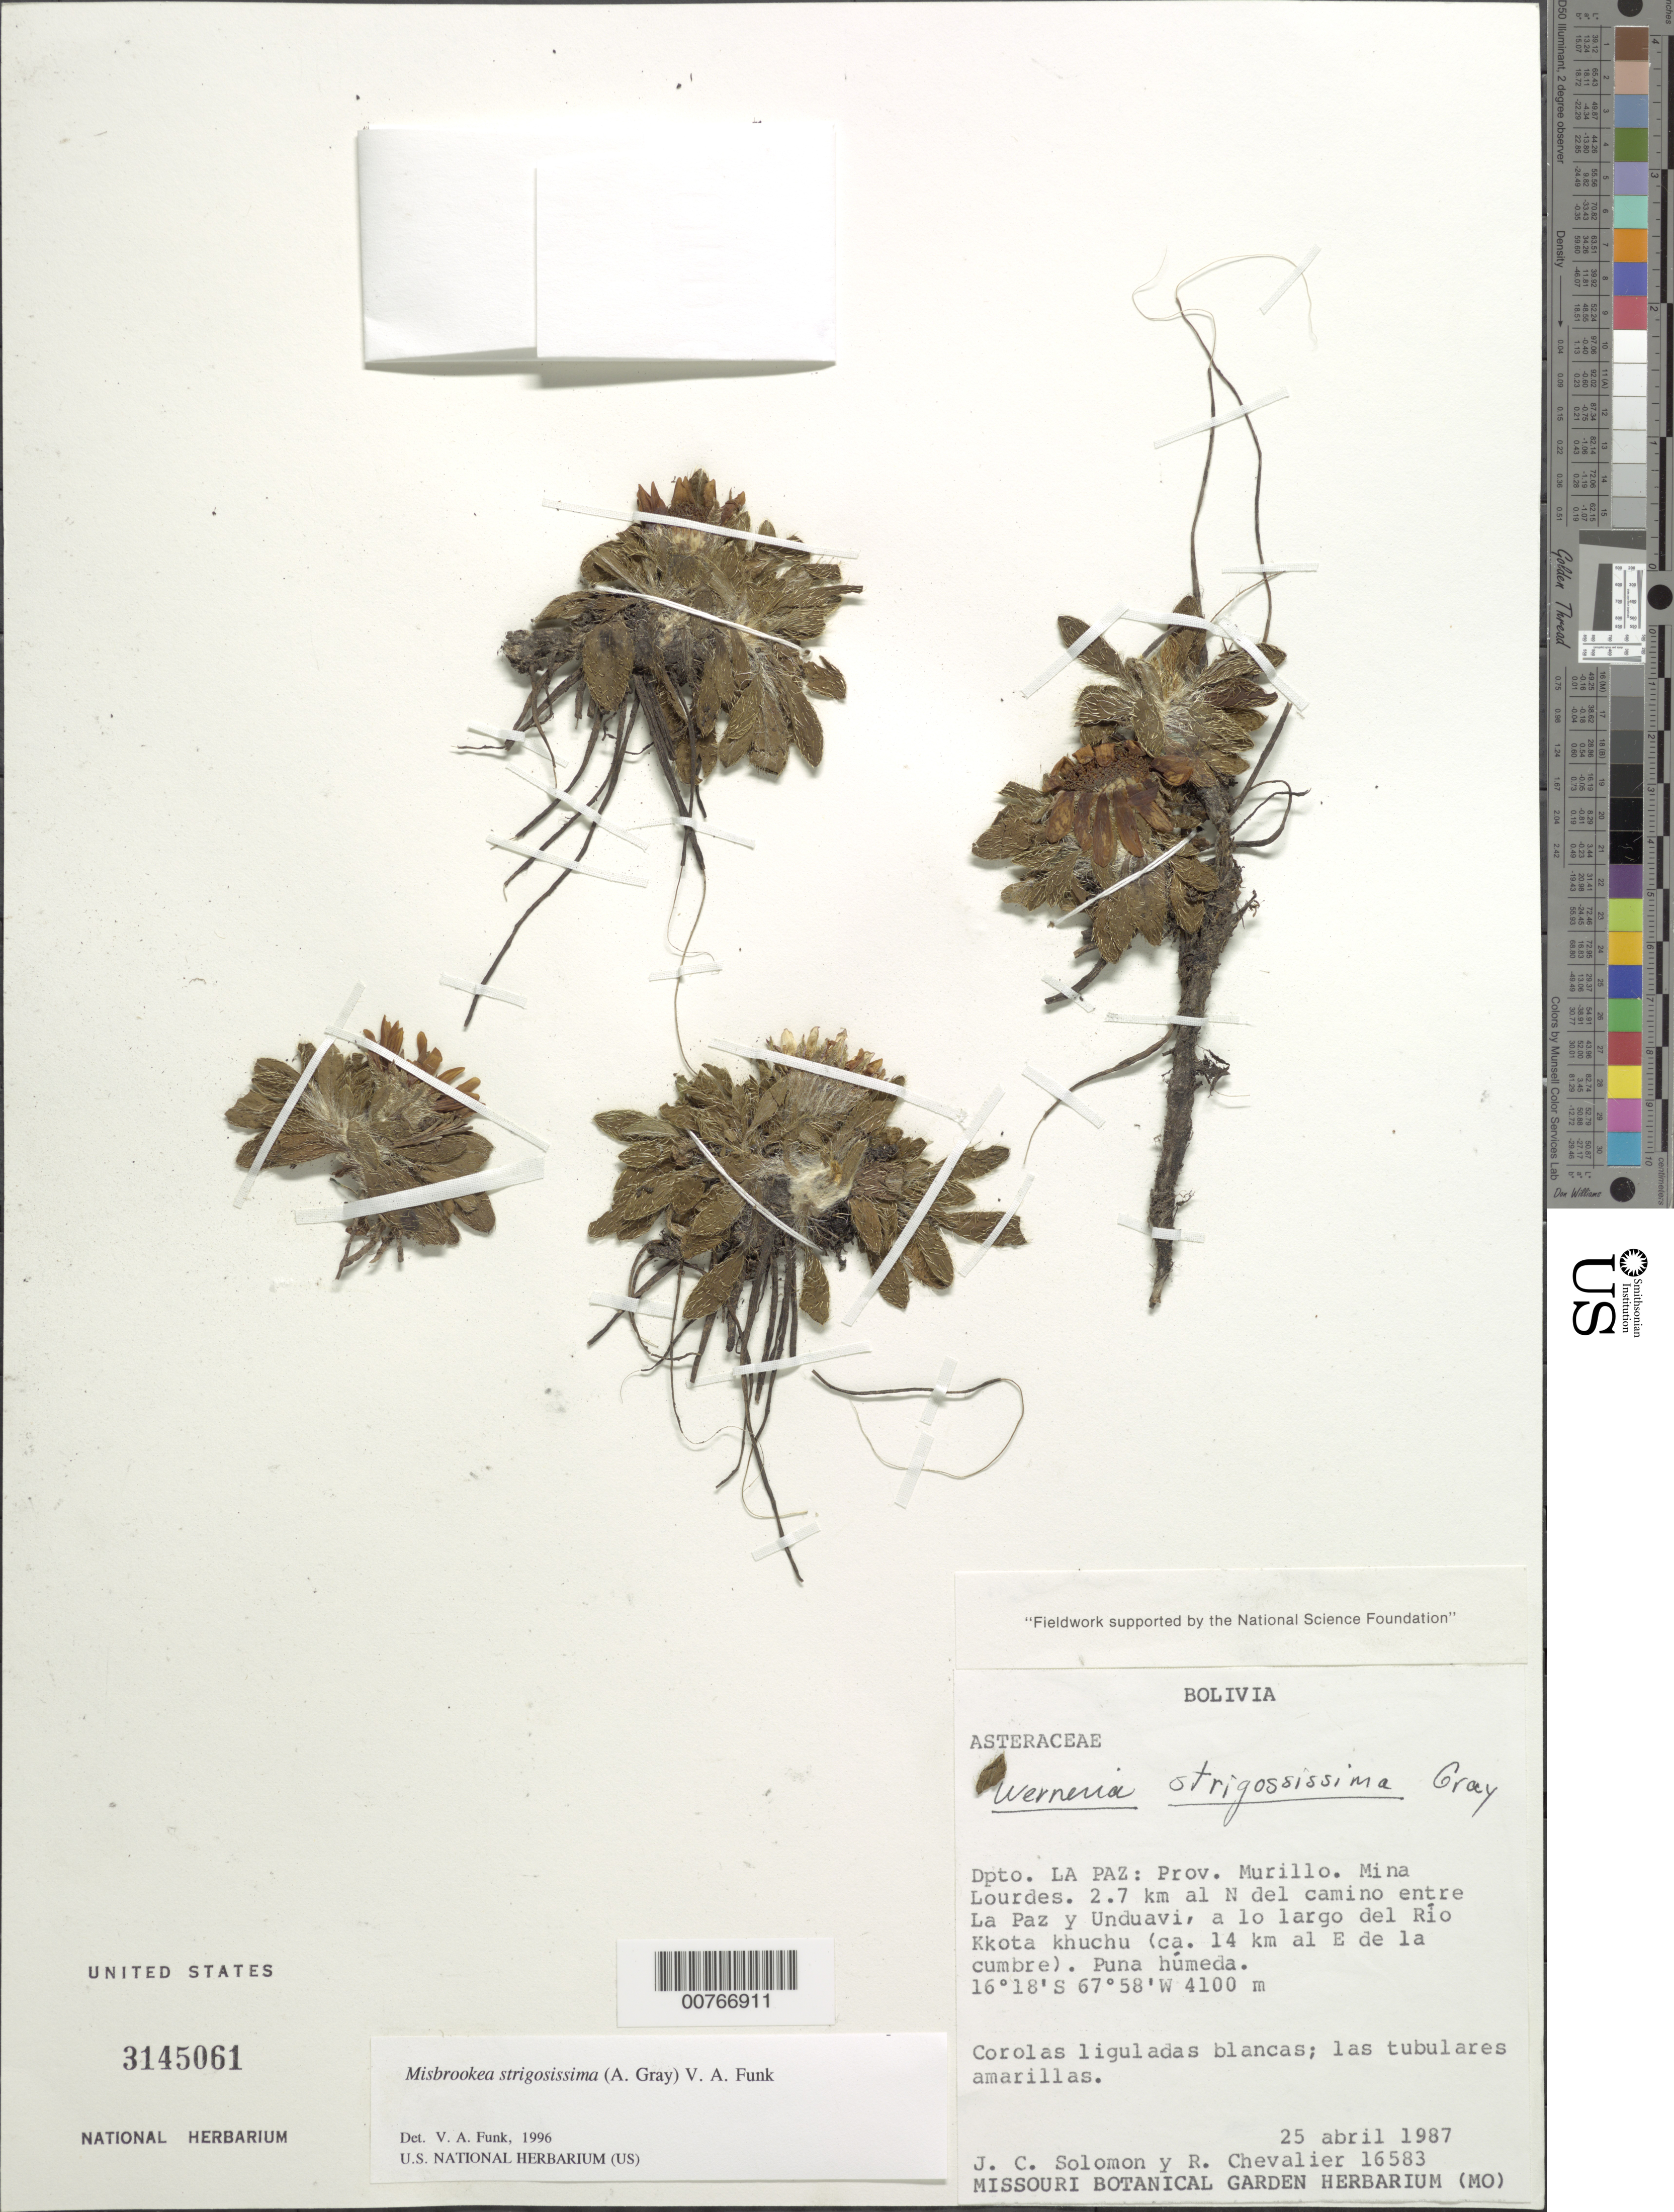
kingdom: Plantae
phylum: Tracheophyta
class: Magnoliopsida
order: Asterales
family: Asteraceae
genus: Misbrookea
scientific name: Misbrookea strigosissima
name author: (A. Gray) V.A. Funk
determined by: Funk, Vicki A., (BOT), Smithsonian Institution - National Museum of Natural History (UNITED STATES)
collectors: J. C. Solomon & R. C. Chevalier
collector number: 16583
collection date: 1987-04-25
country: Bolivia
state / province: La Paz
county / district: Murillo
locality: Mina Lourdes, 2.7 km N del camino entre La Paz y Unduavi, a lo largo del Río Kkota khuchu (ca. 14 km al E de la cumbre)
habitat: Puna humeda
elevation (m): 4100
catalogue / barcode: US 3145061